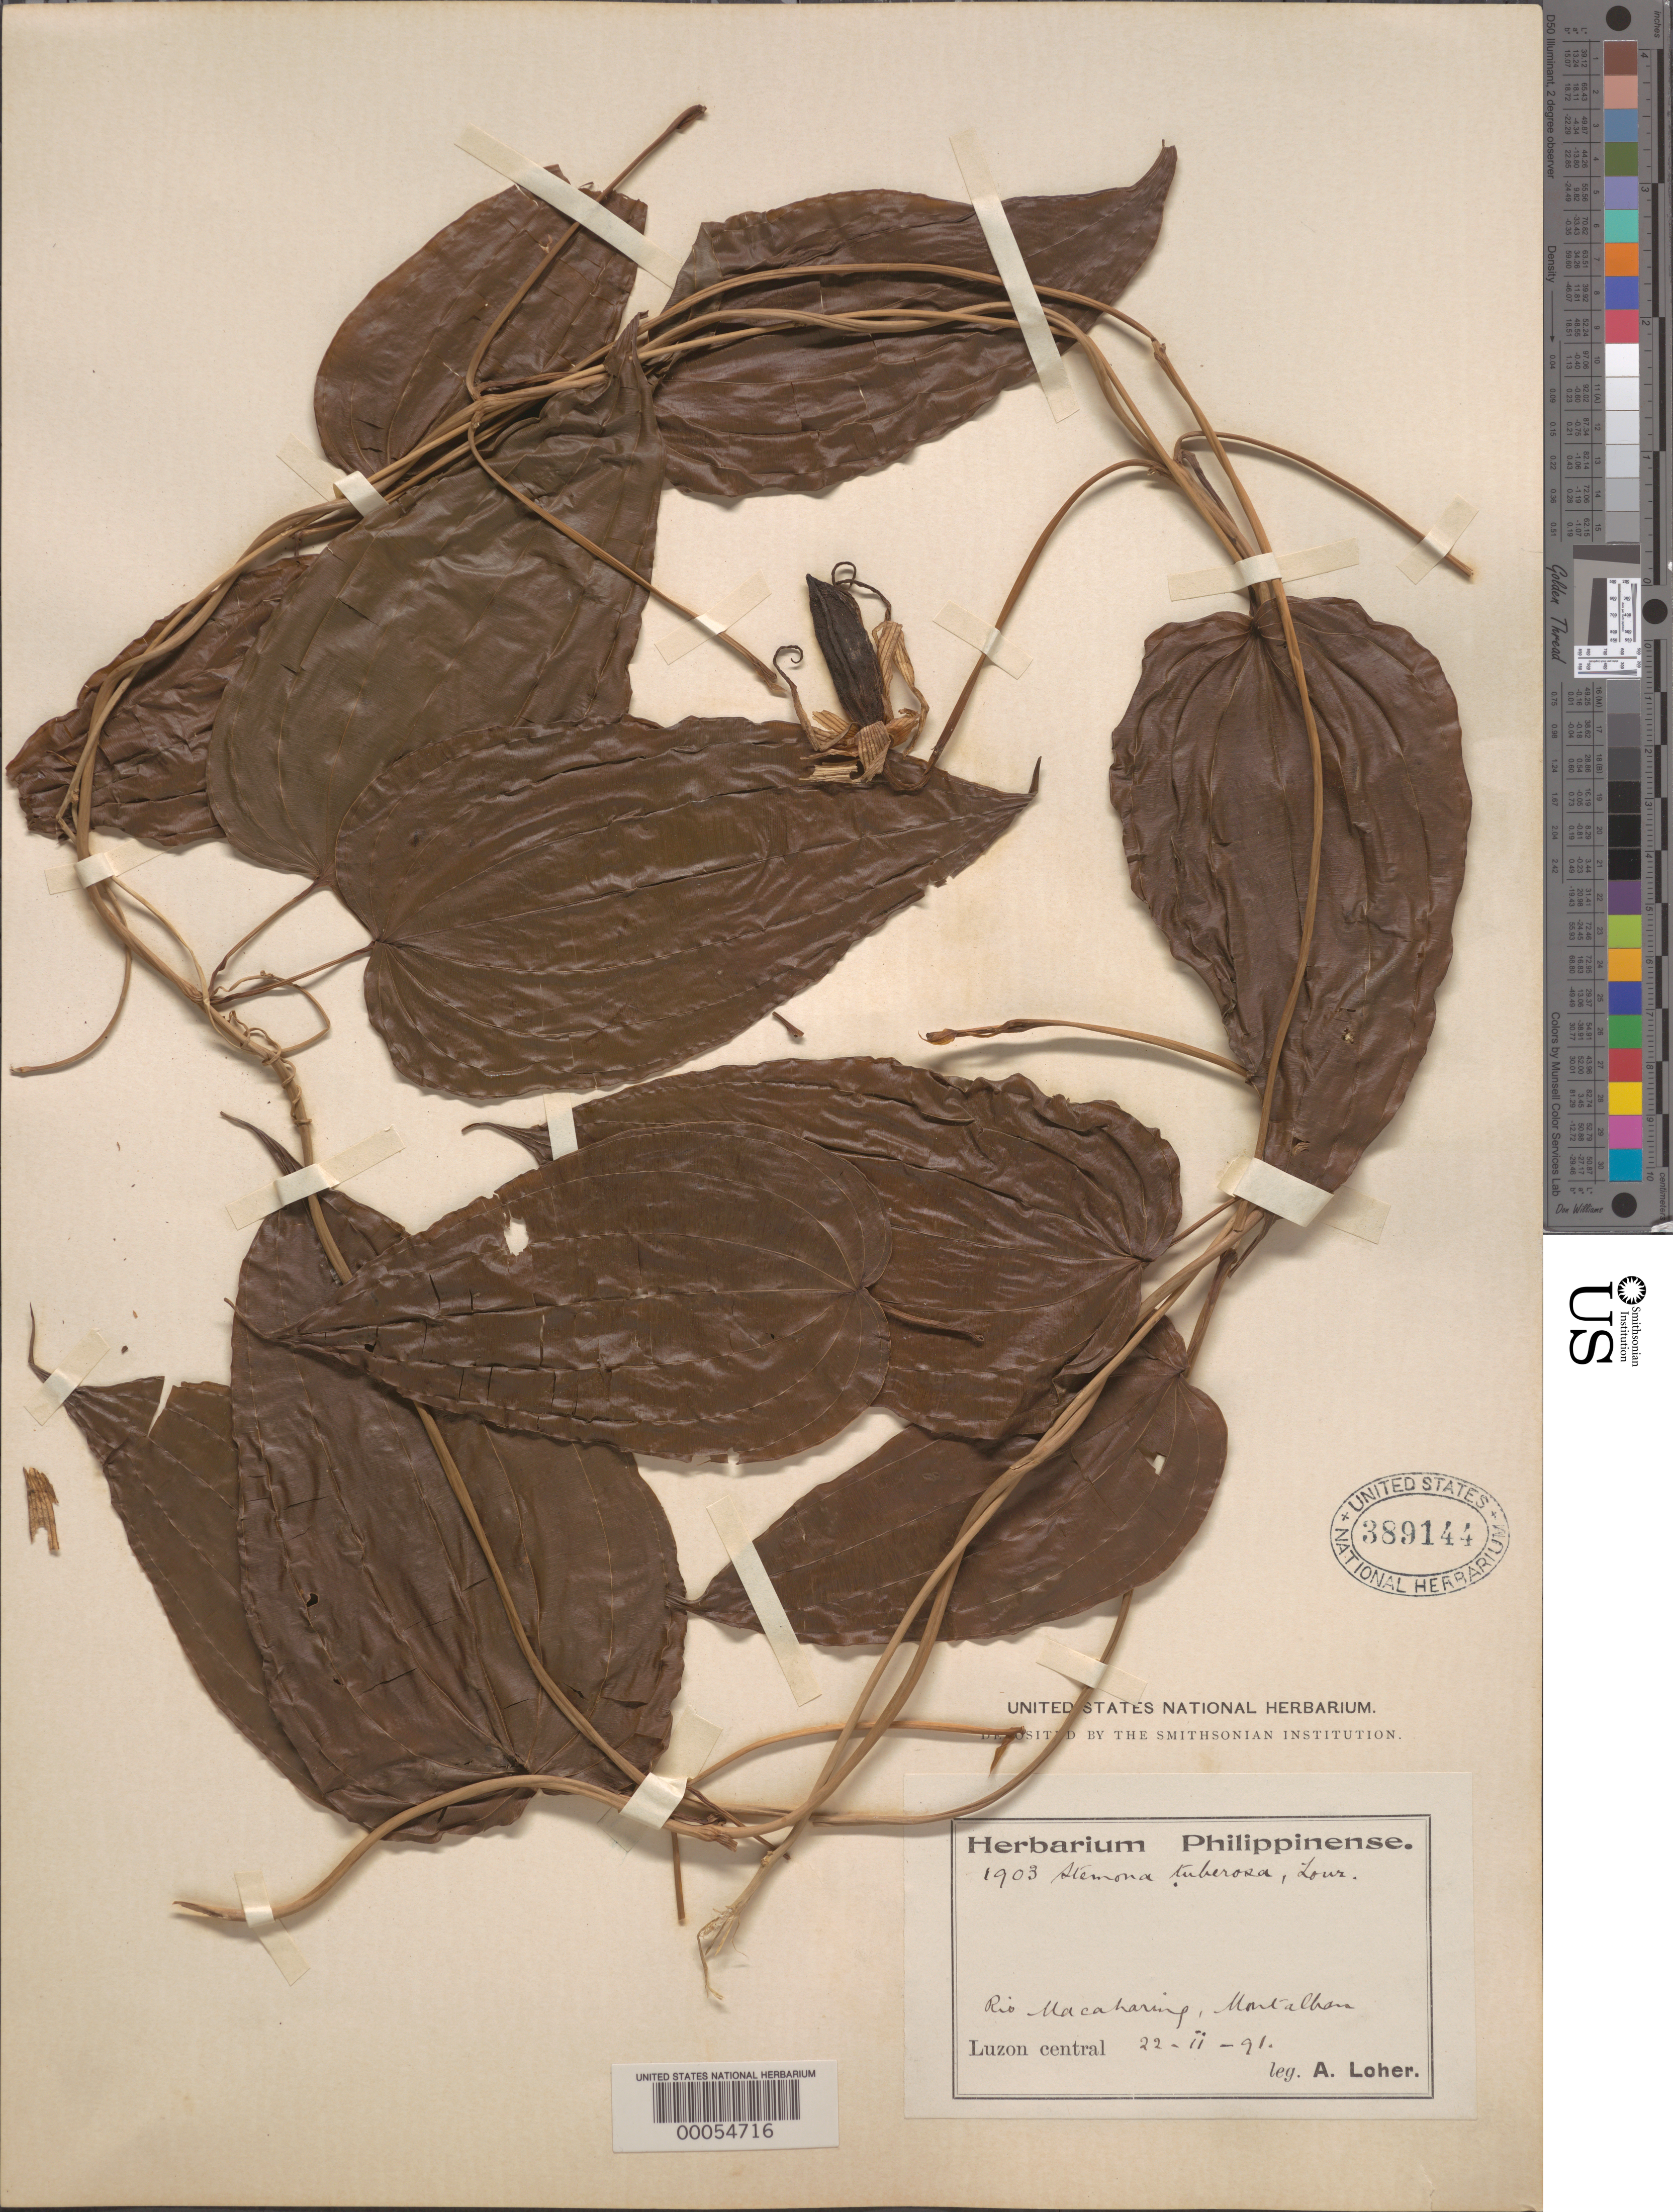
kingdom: Plantae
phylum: Tracheophyta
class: Liliopsida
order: Pandanales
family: Stemonaceae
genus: Stemona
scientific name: Stemona tuberosa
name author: Lour.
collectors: A. Loher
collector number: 1903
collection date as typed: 22 Feb 1891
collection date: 1891-02-22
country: Philippines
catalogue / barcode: US 389144